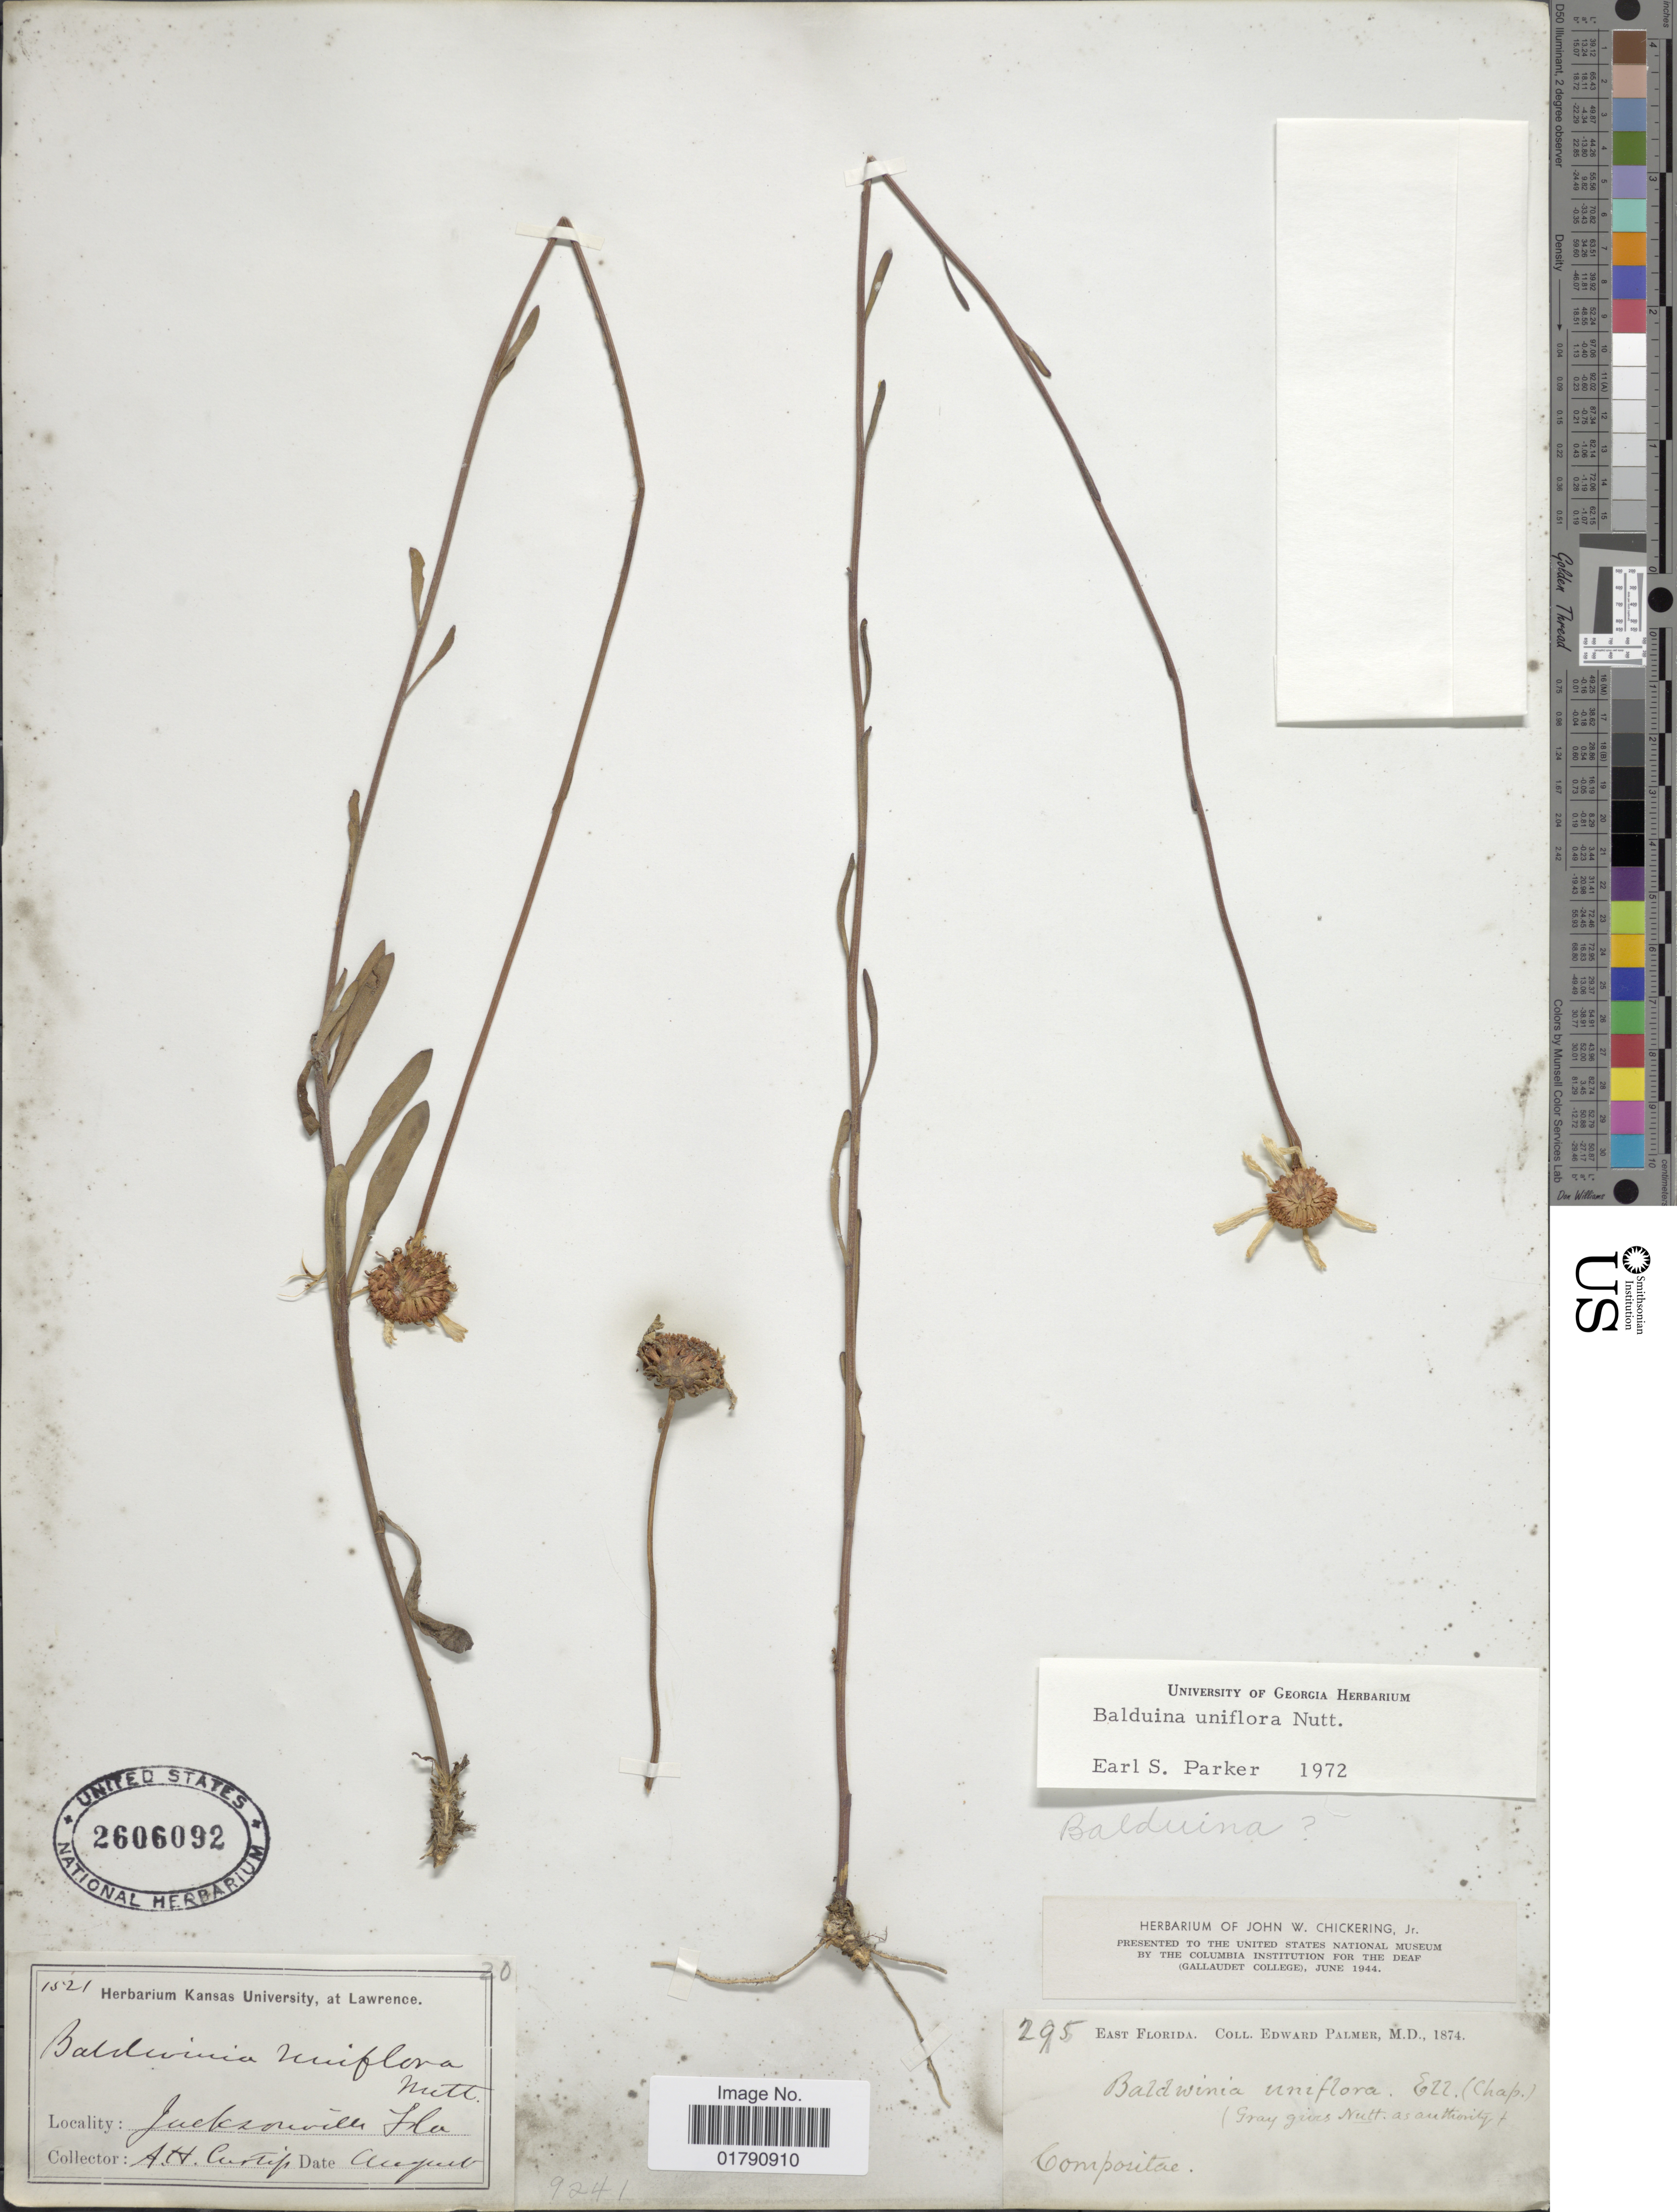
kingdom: Plantae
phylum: Tracheophyta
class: Magnoliopsida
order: Asterales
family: Asteraceae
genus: Balduina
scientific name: Balduina uniflora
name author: Nutt.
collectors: E. Palmer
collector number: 295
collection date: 1874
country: United States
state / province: Florida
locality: East Florida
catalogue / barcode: US 2606092-2